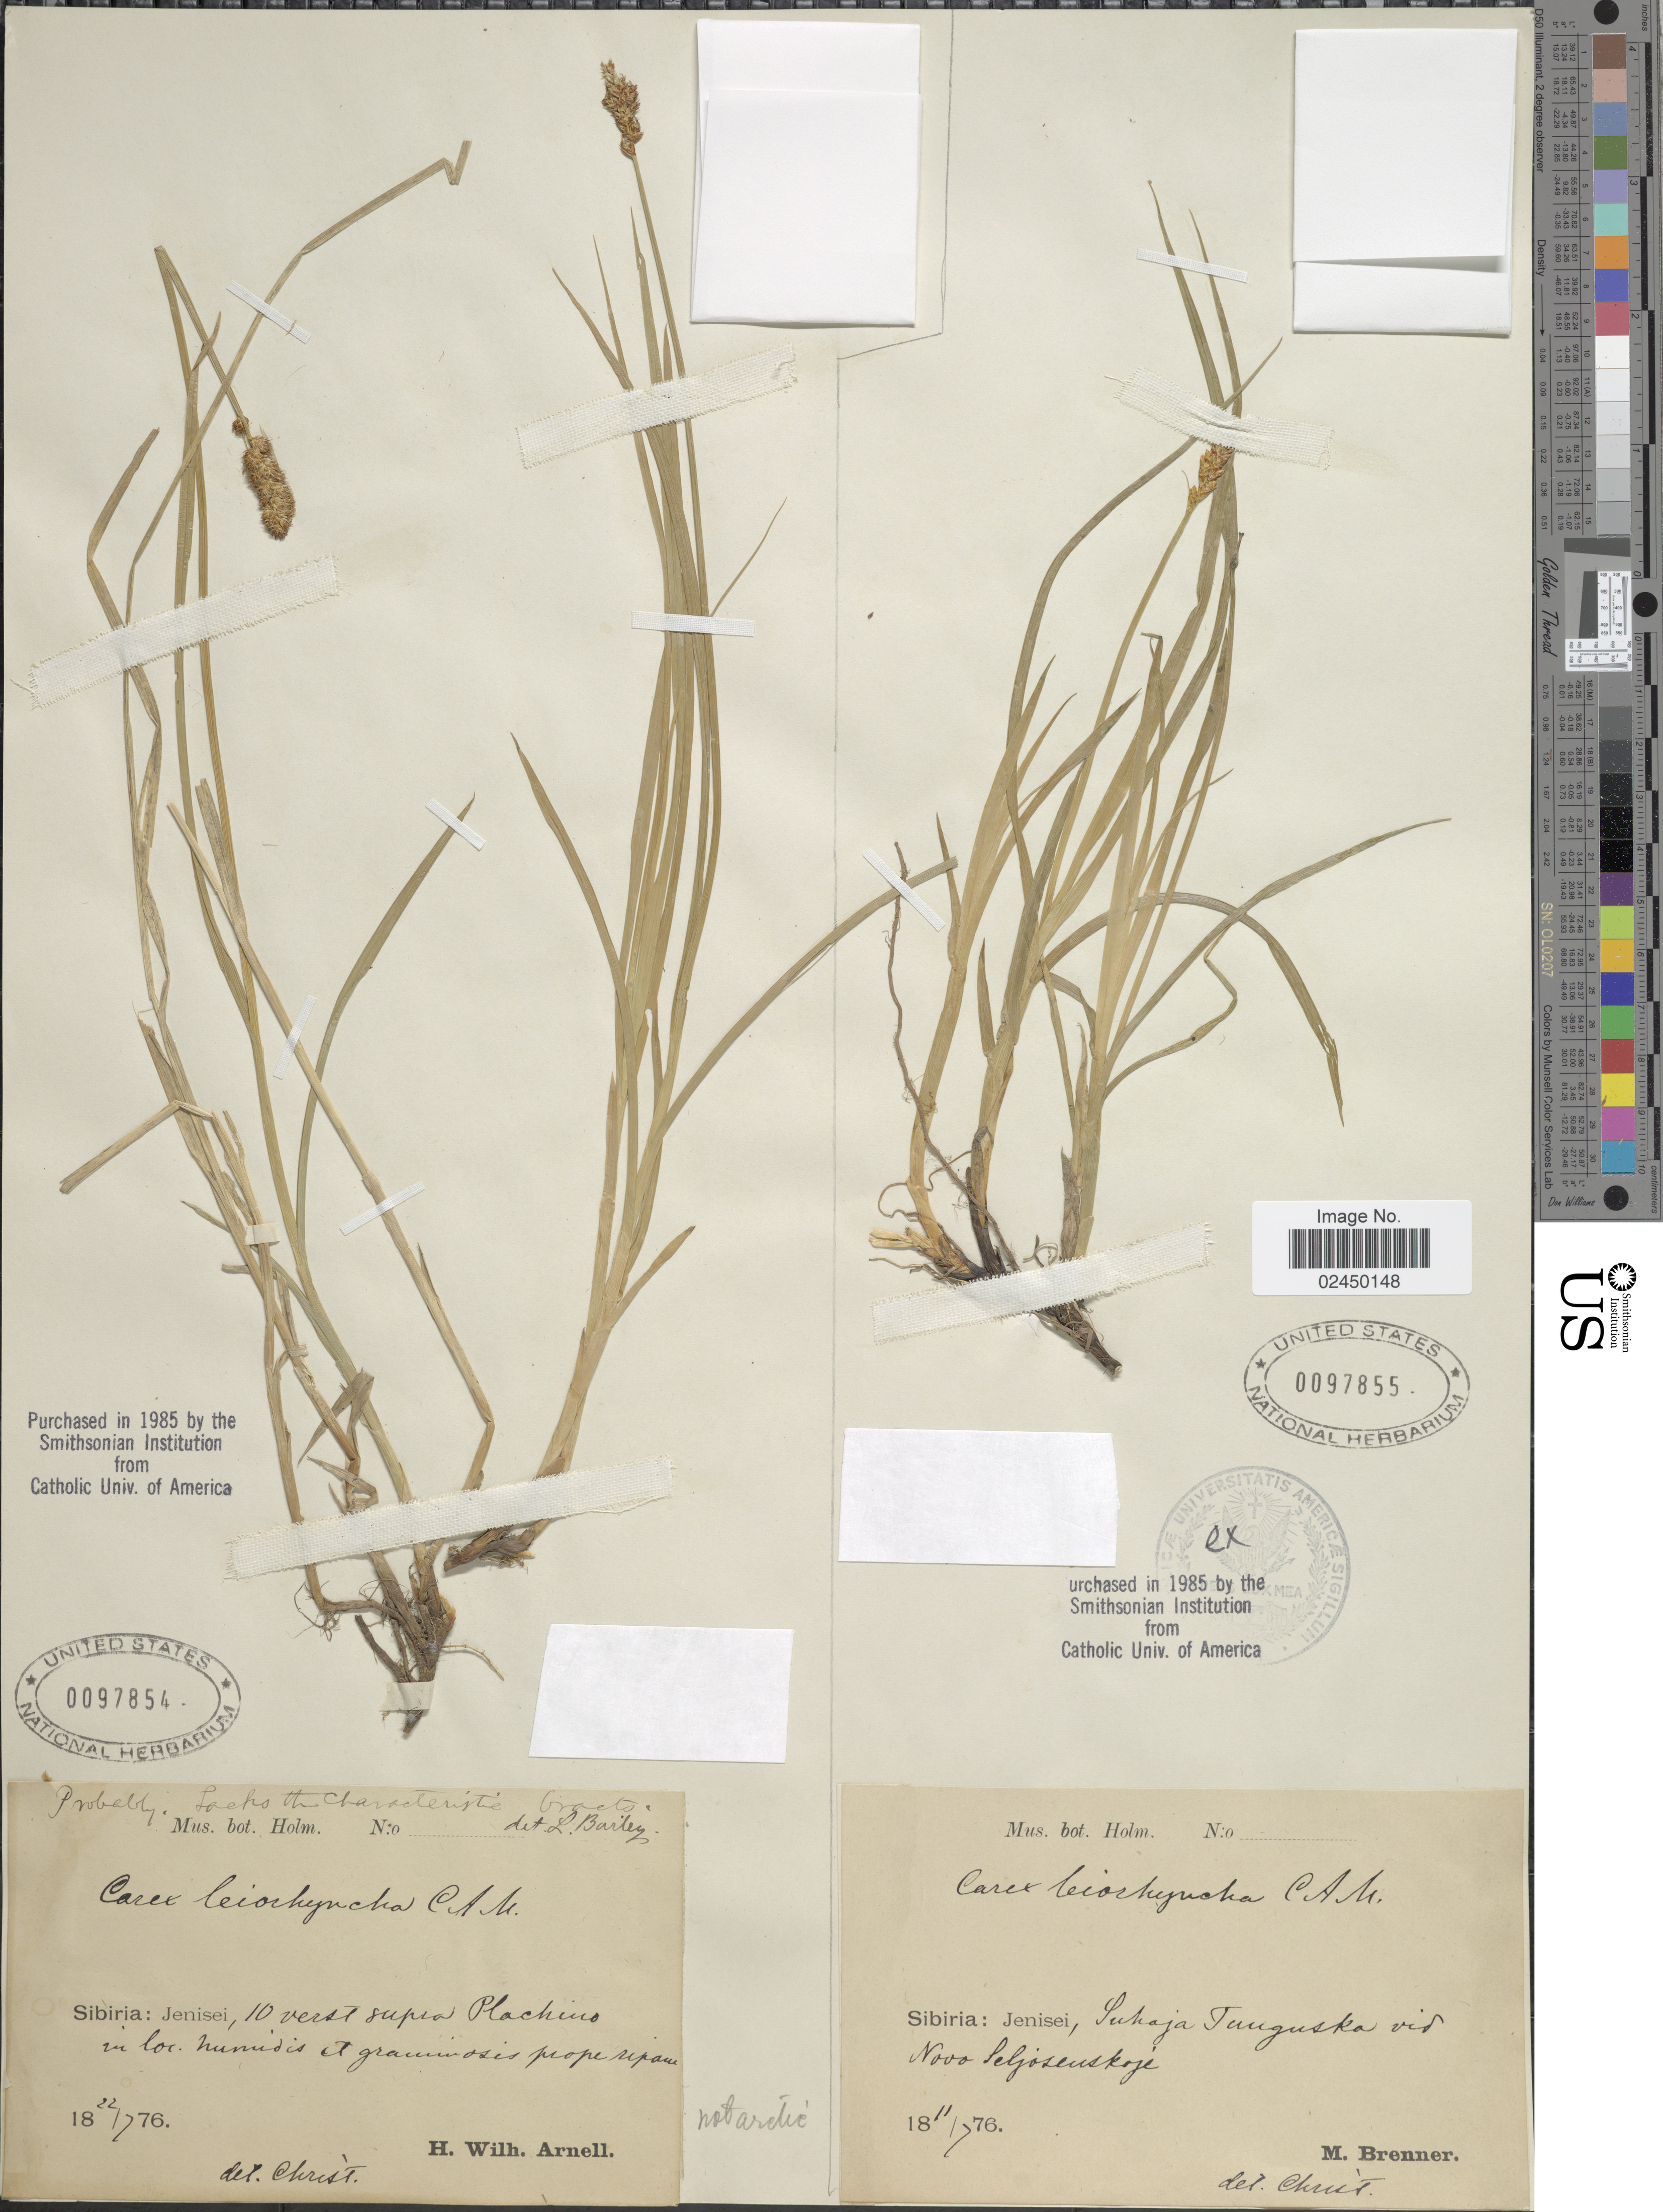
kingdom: Plantae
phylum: Tracheophyta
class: Liliopsida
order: Poales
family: Cyperaceae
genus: Carex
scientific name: Carex leiorhyncha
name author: C.A. Mey.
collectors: M. Brenner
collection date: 1876-07-11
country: Russian Federation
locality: Sibiria: Jenisei, Sukaja Tanguska vid Novo Seljoseuskojé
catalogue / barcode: US 97855-2